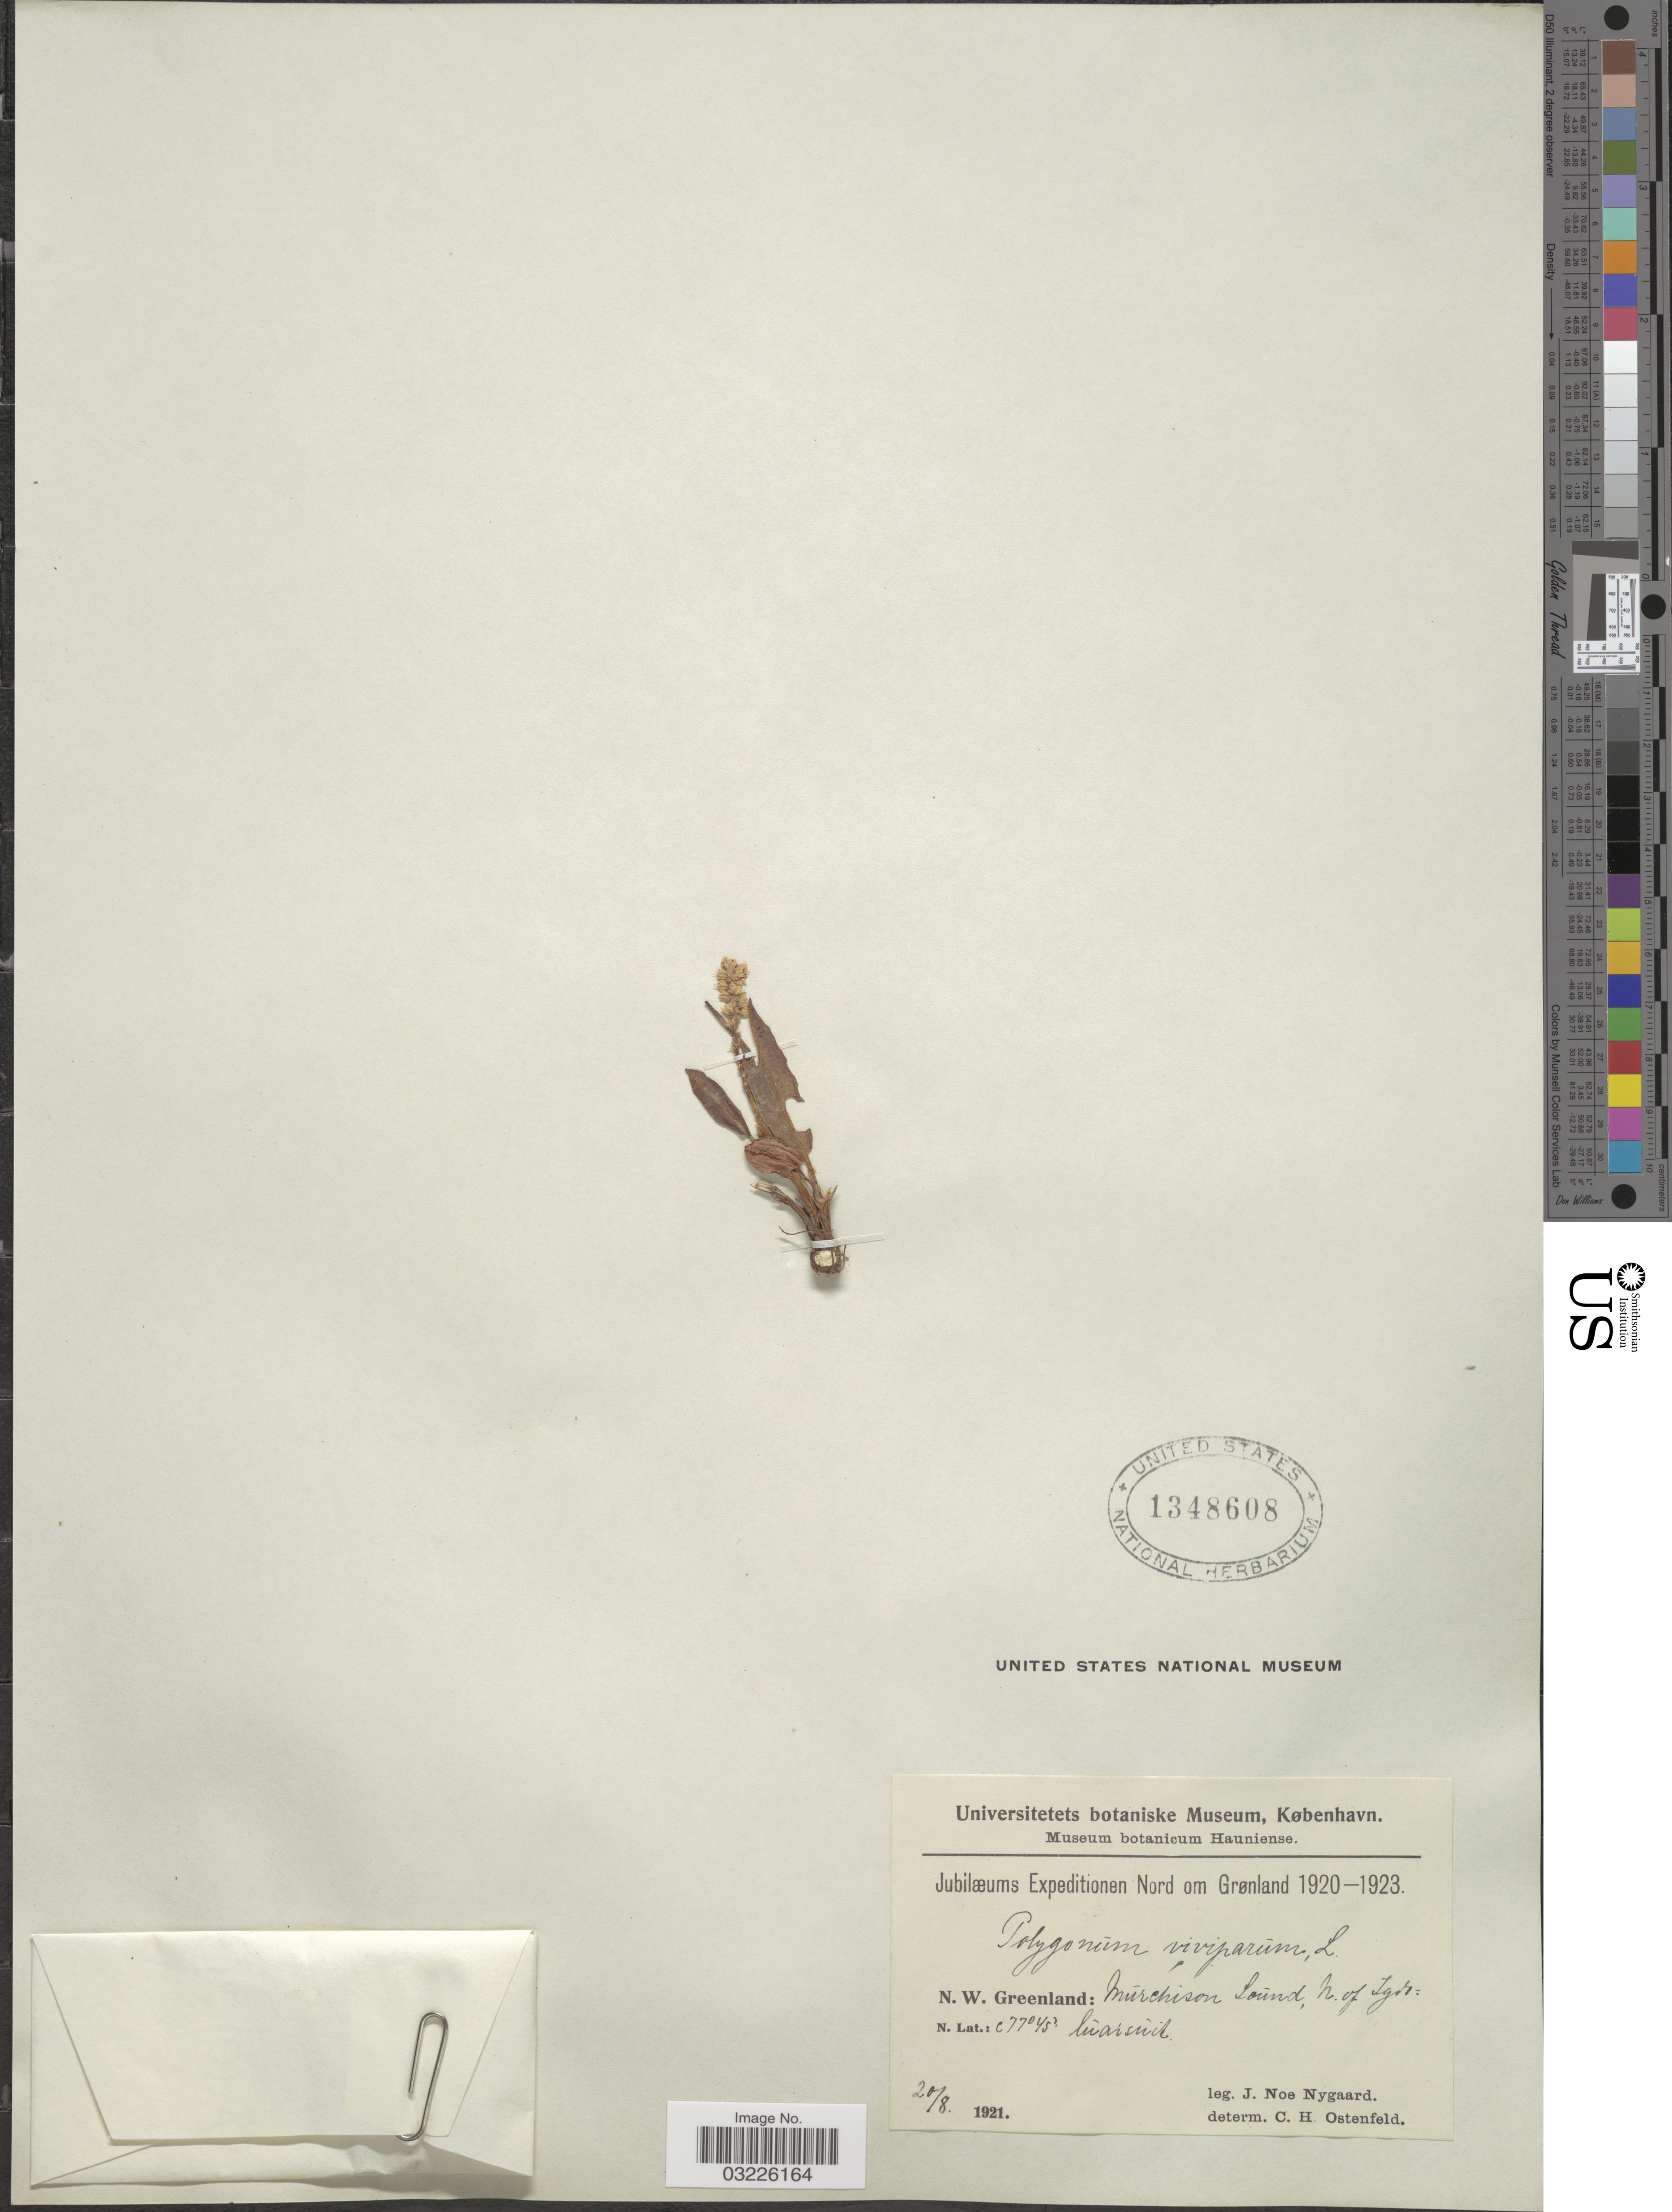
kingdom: Plantae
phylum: Tracheophyta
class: Magnoliopsida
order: Caryophyllales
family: Polygonaceae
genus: Bistorta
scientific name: Bistorta vivipara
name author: (L.) Delarbre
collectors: J. Nygaard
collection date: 1921-08-20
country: Greenland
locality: Nord om Grønland. N. W. Greenland: Murchison Sound, N. of Igdloluarsuit.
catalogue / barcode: US 1348608